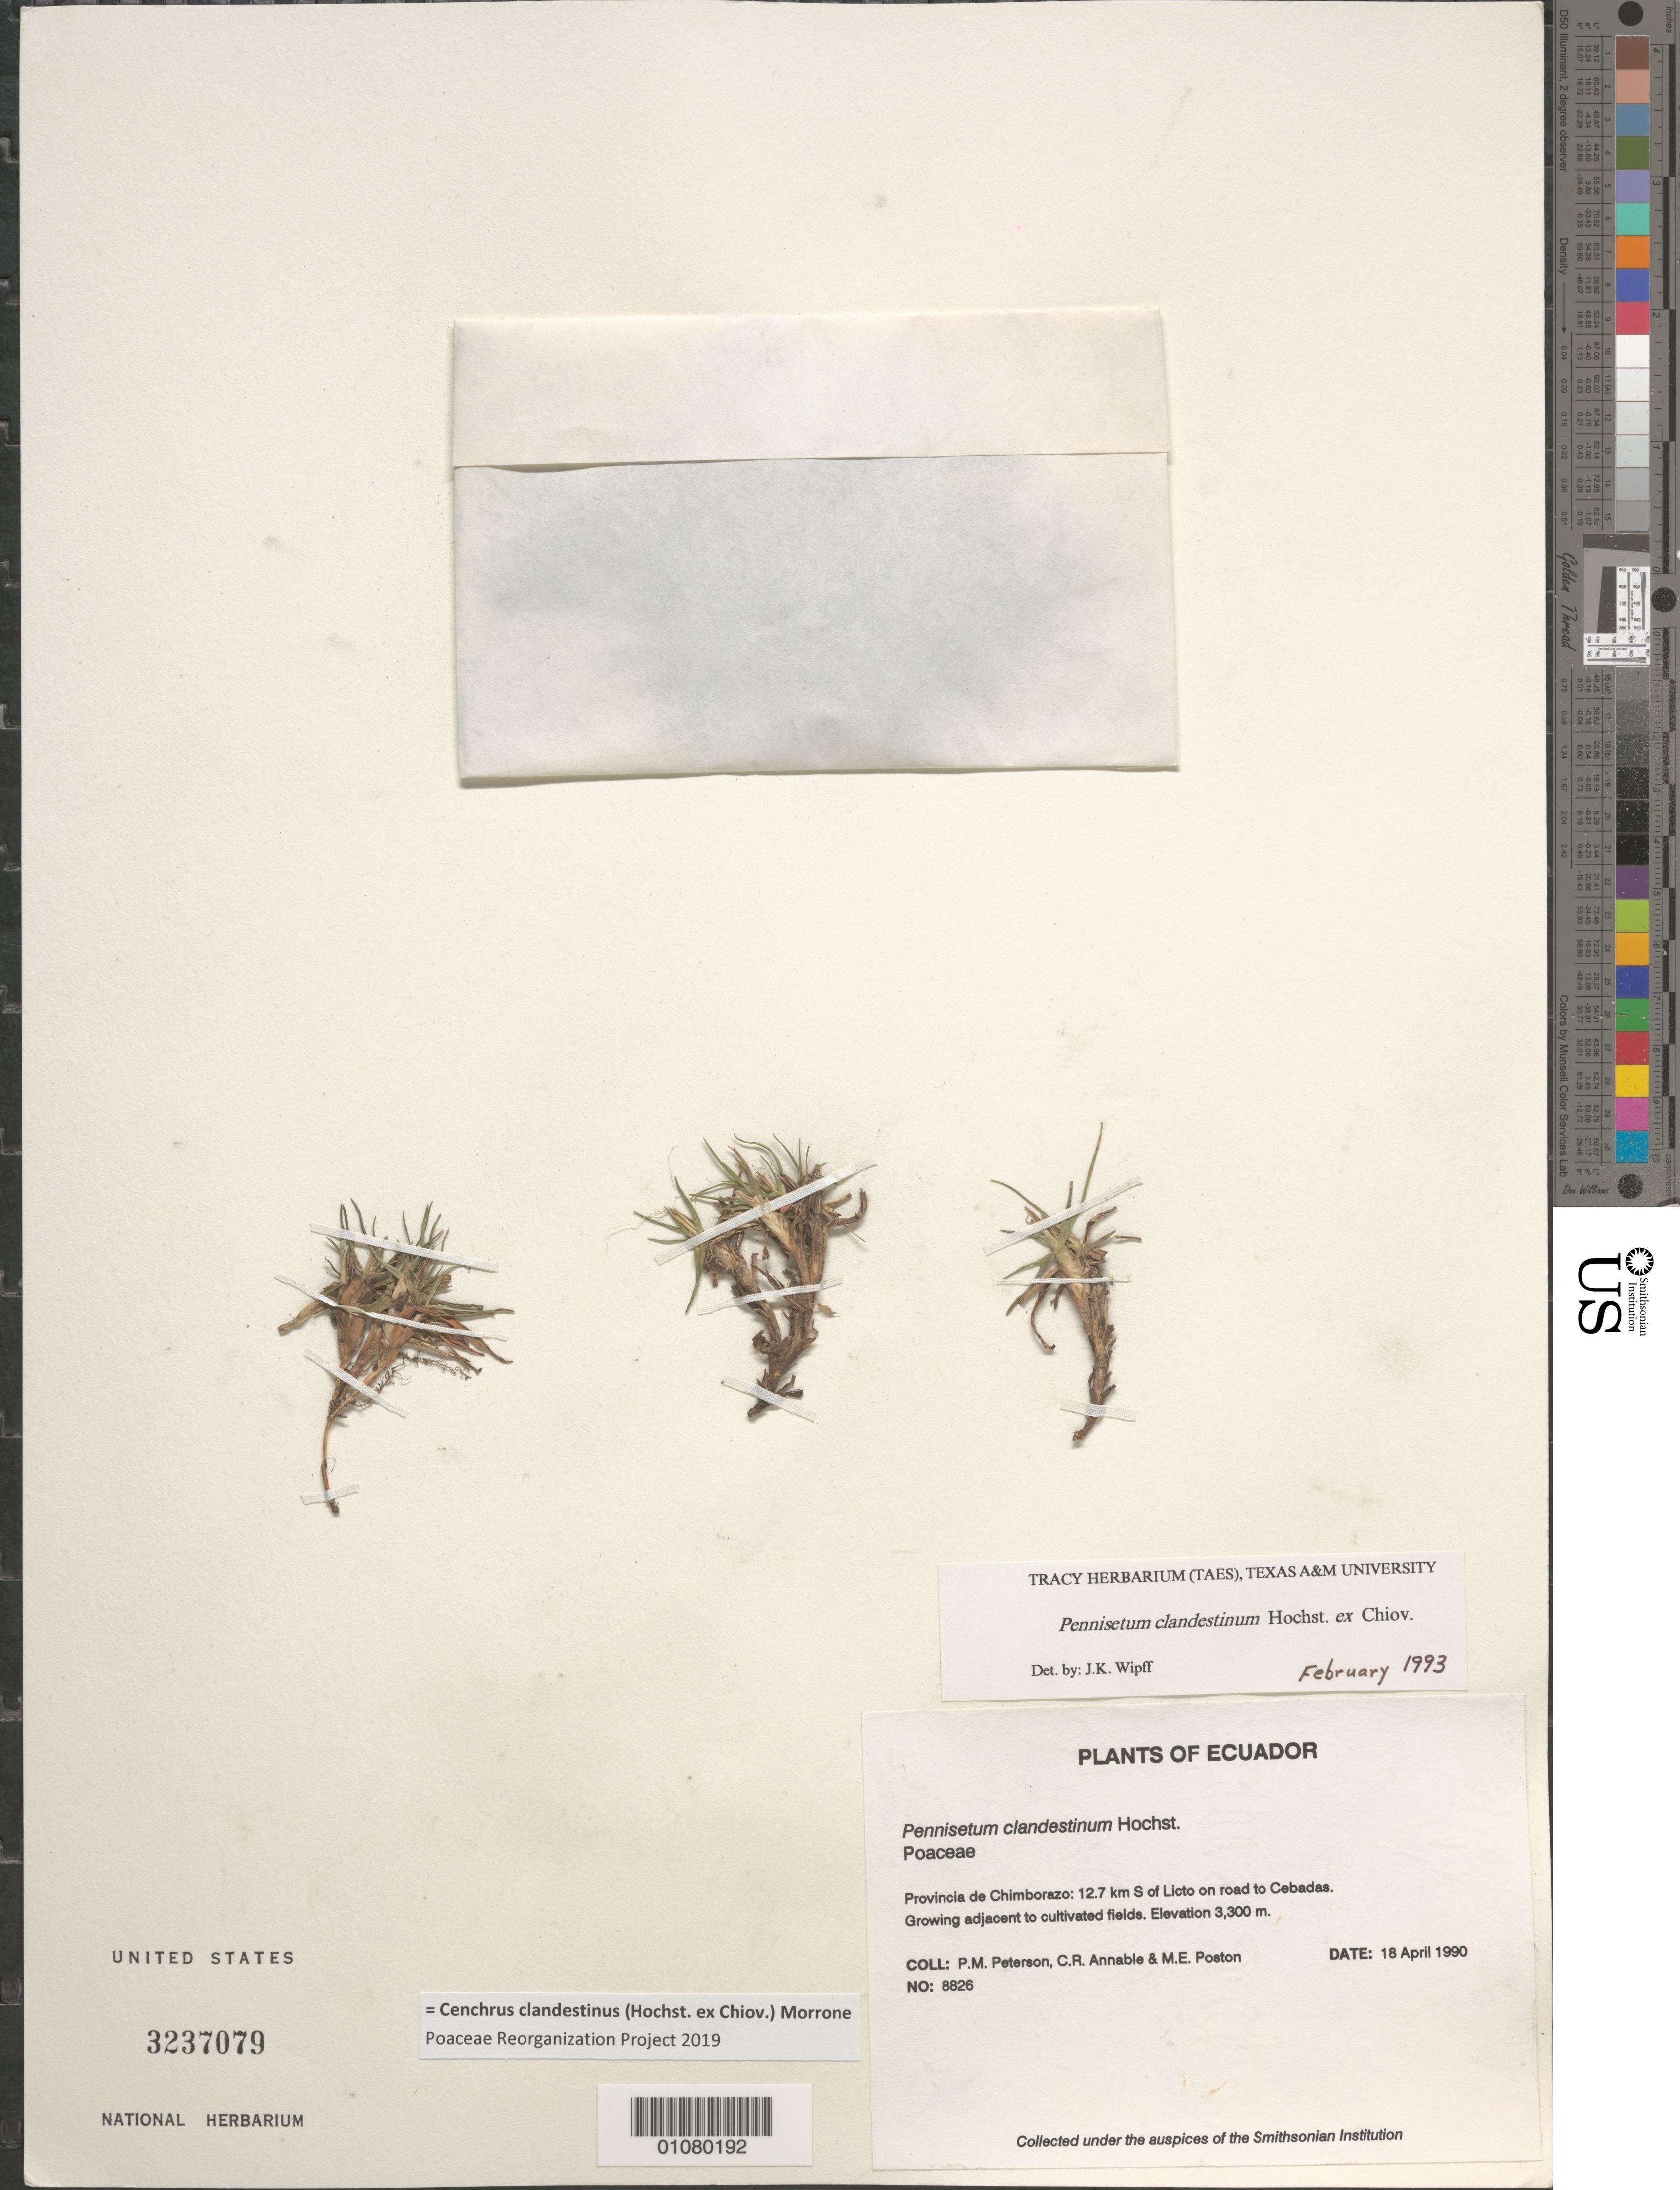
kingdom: Plantae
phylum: Tracheophyta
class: Liliopsida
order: Poales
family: Poaceae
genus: Cenchrus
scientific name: Cenchrus clandestinus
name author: (Hochst. & Chiov.) Morrone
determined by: Poaceae Reorganization Project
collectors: P. M. Peterson, C. R. Annable & M. Poston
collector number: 08826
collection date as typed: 18 Apr 1990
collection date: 1990-04-18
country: Ecuador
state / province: Chimborazo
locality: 12.7 km S of Licto on road to Cebadas.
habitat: Growing adjacent to cultivated fields.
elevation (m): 3300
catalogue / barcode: US 3237079